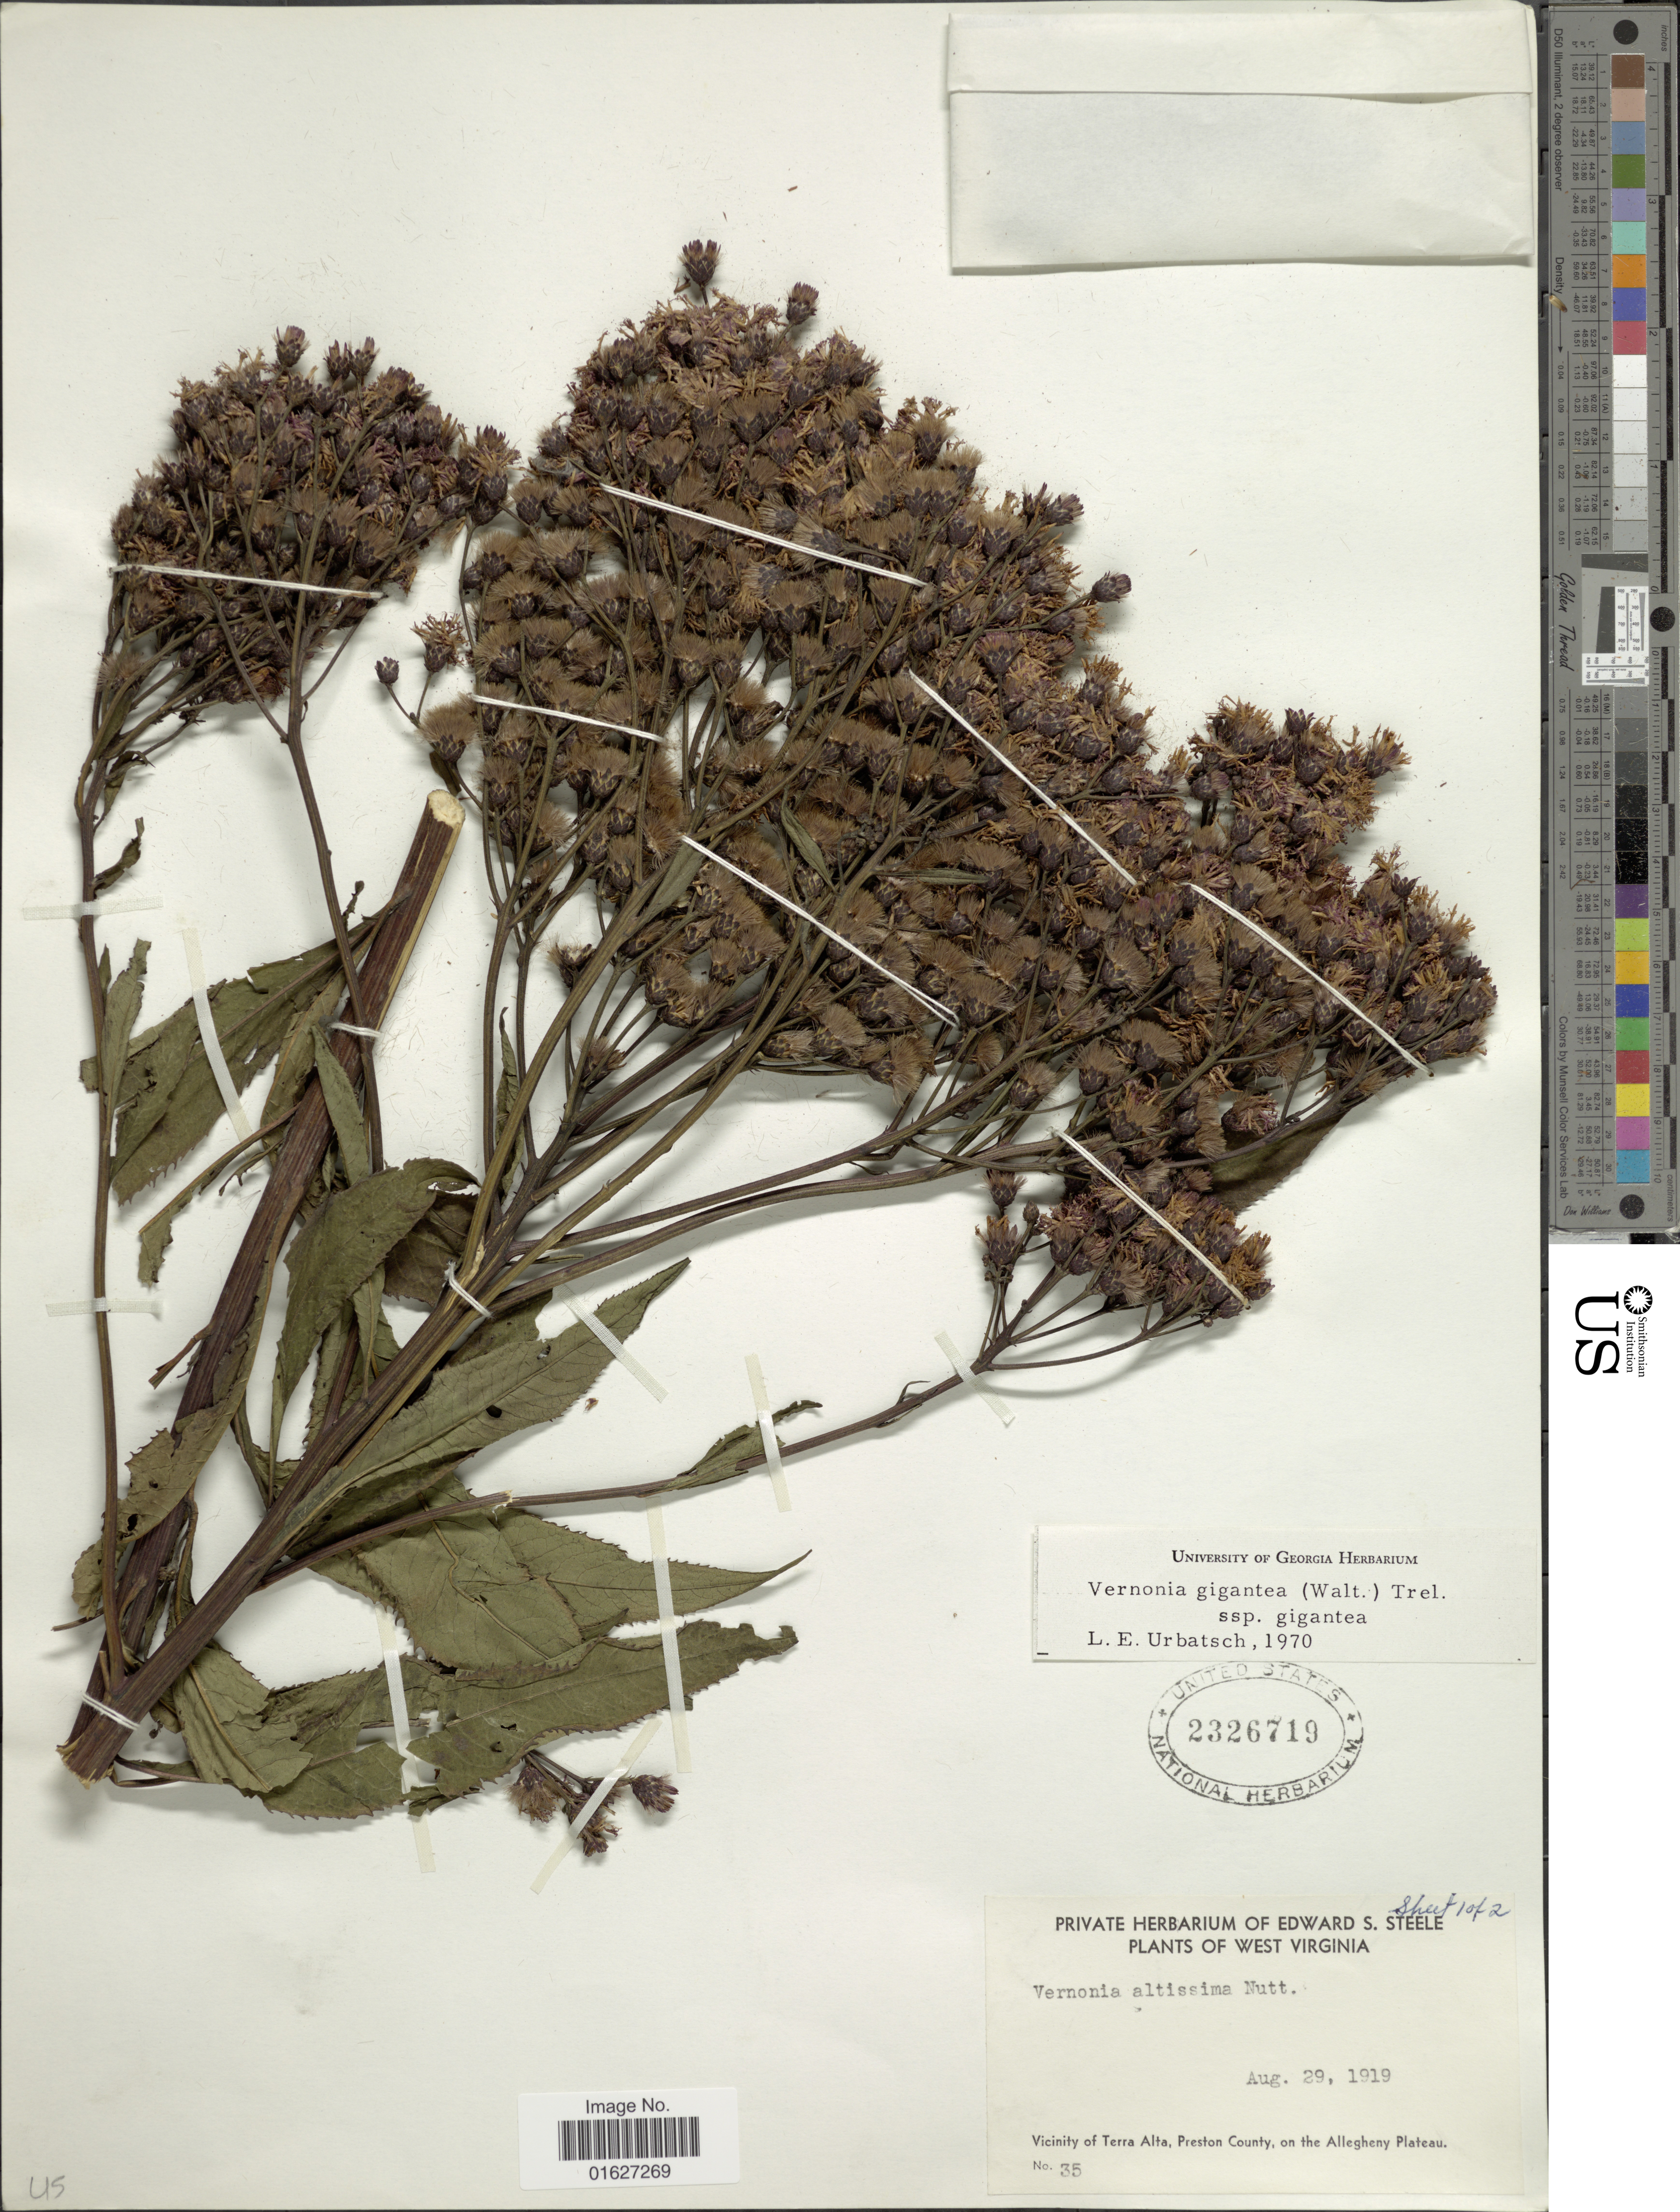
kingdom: Plantae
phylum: Tracheophyta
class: Magnoliopsida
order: Asterales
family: Asteraceae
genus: Vernonia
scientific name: Vernonia gigantea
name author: (Walter) Trel.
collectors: ex herb. Edward S. Steele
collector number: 35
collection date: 1919-08-29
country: United States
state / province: West Virginia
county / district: Preston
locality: Vicinity of Terra Alta, Preston County, on the Allegheny Plateau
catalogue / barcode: US 2326719